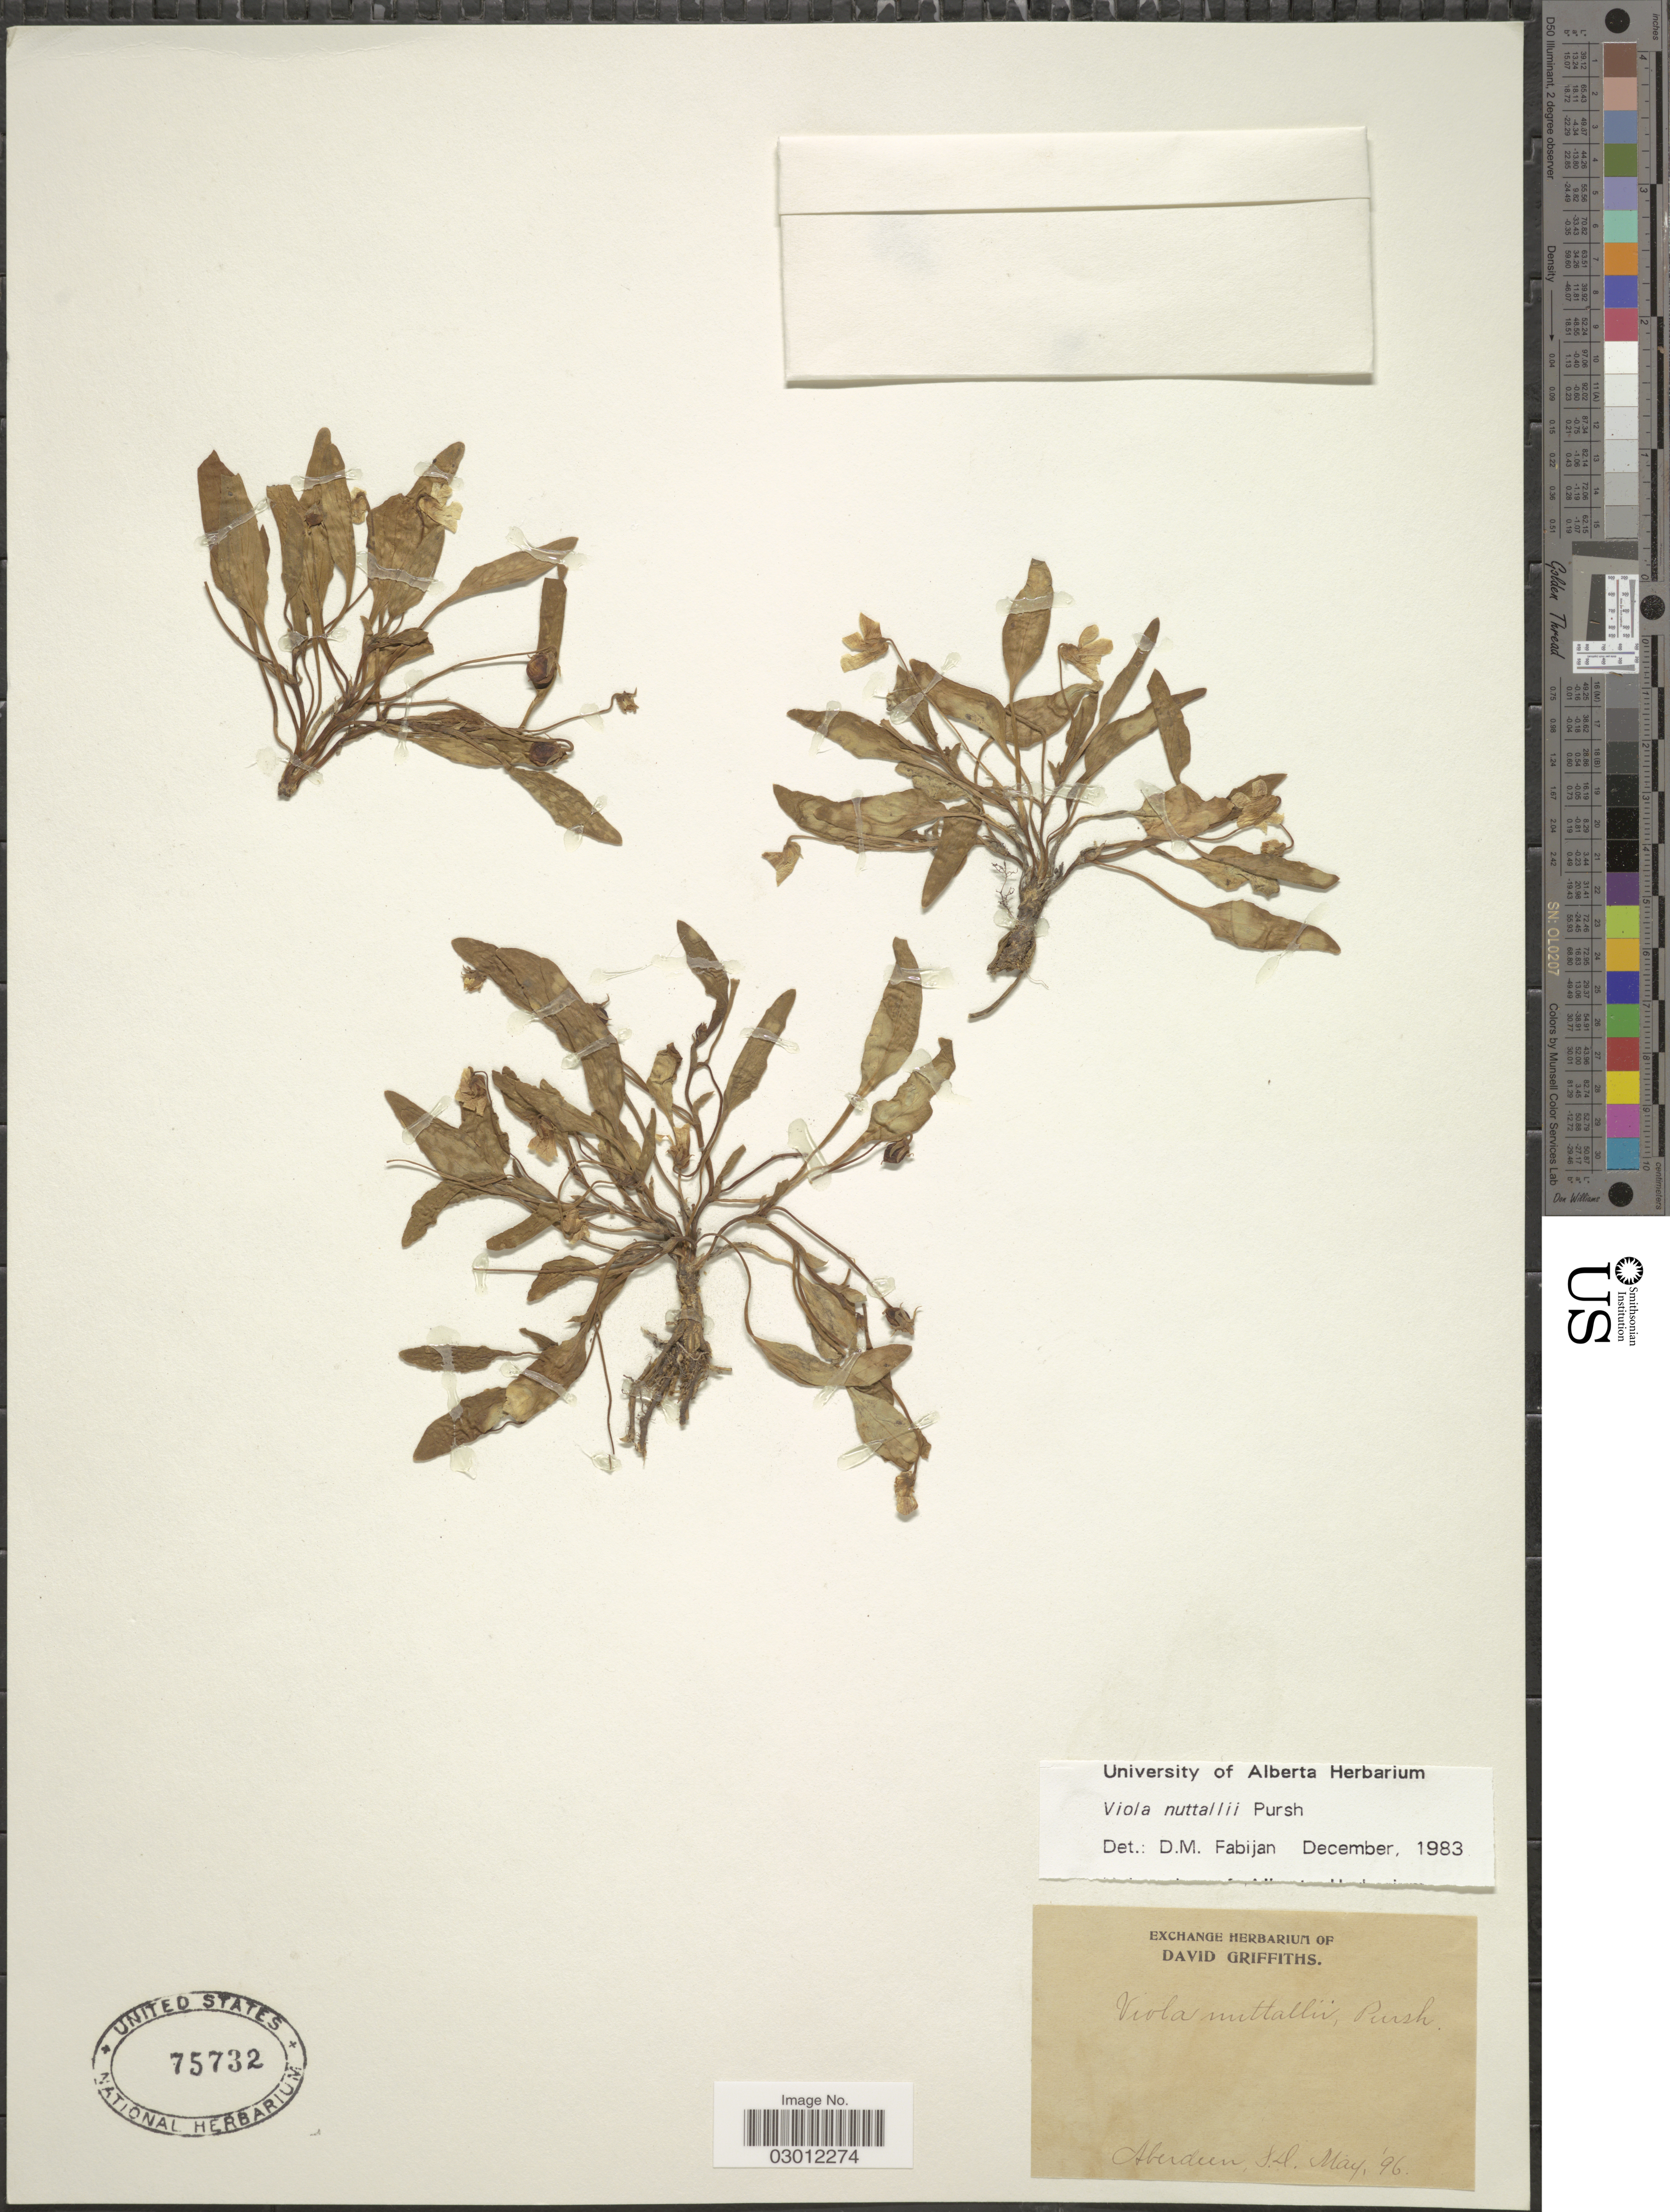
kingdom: Plantae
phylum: Tracheophyta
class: Magnoliopsida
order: Malpighiales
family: Violaceae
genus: Viola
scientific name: Viola nuttallii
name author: Pursh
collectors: D. Griffiths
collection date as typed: Transcribed d/m/y: /5/96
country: United States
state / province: Illinois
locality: Aberdeen.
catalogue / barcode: US 75732